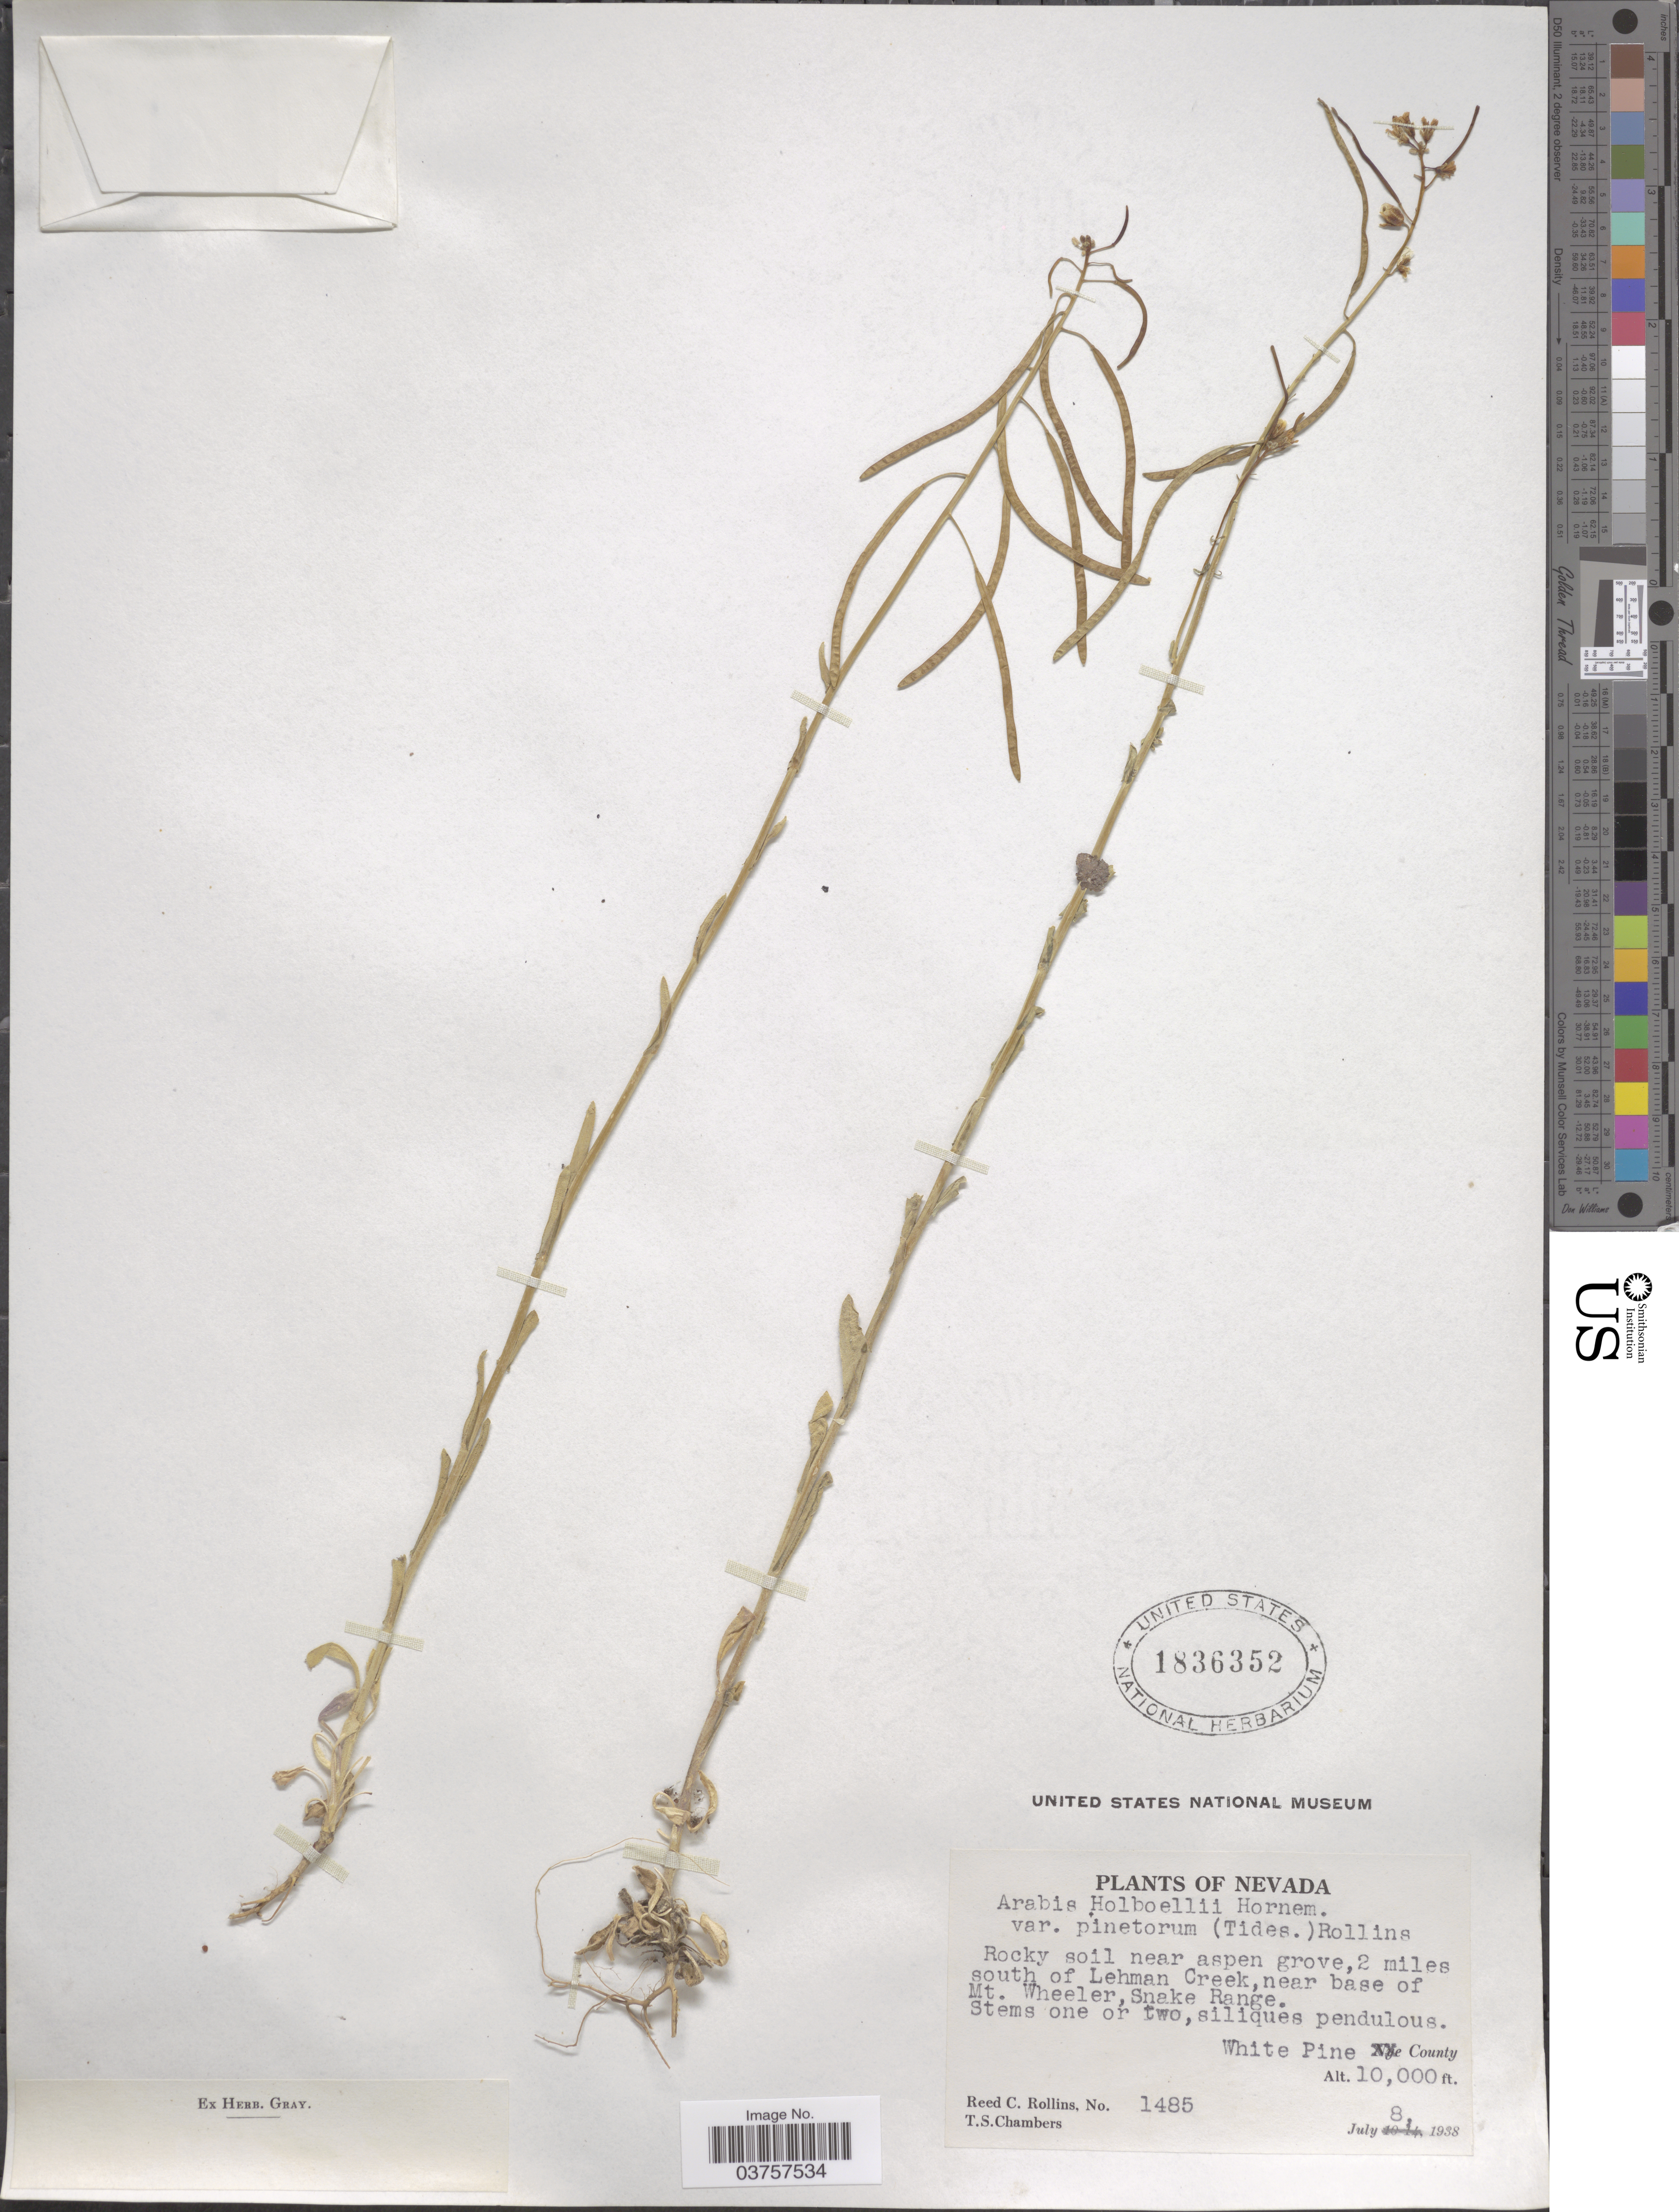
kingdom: Plantae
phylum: Tracheophyta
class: Magnoliopsida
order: Brassicales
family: Brassicaceae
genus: Arabis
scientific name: Arabis holboellii var. pinetorum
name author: (Tidestr.) Rollins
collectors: R. C. Rollins & T. Chambers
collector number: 1485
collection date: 1938-07-08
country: United States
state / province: Nevada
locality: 2 miles south of Lehman Creek, near base of Mt. Wheeler, Snake Range. White Pine County.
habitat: rocky soil near aspen grove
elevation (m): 3048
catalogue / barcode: US 1836352